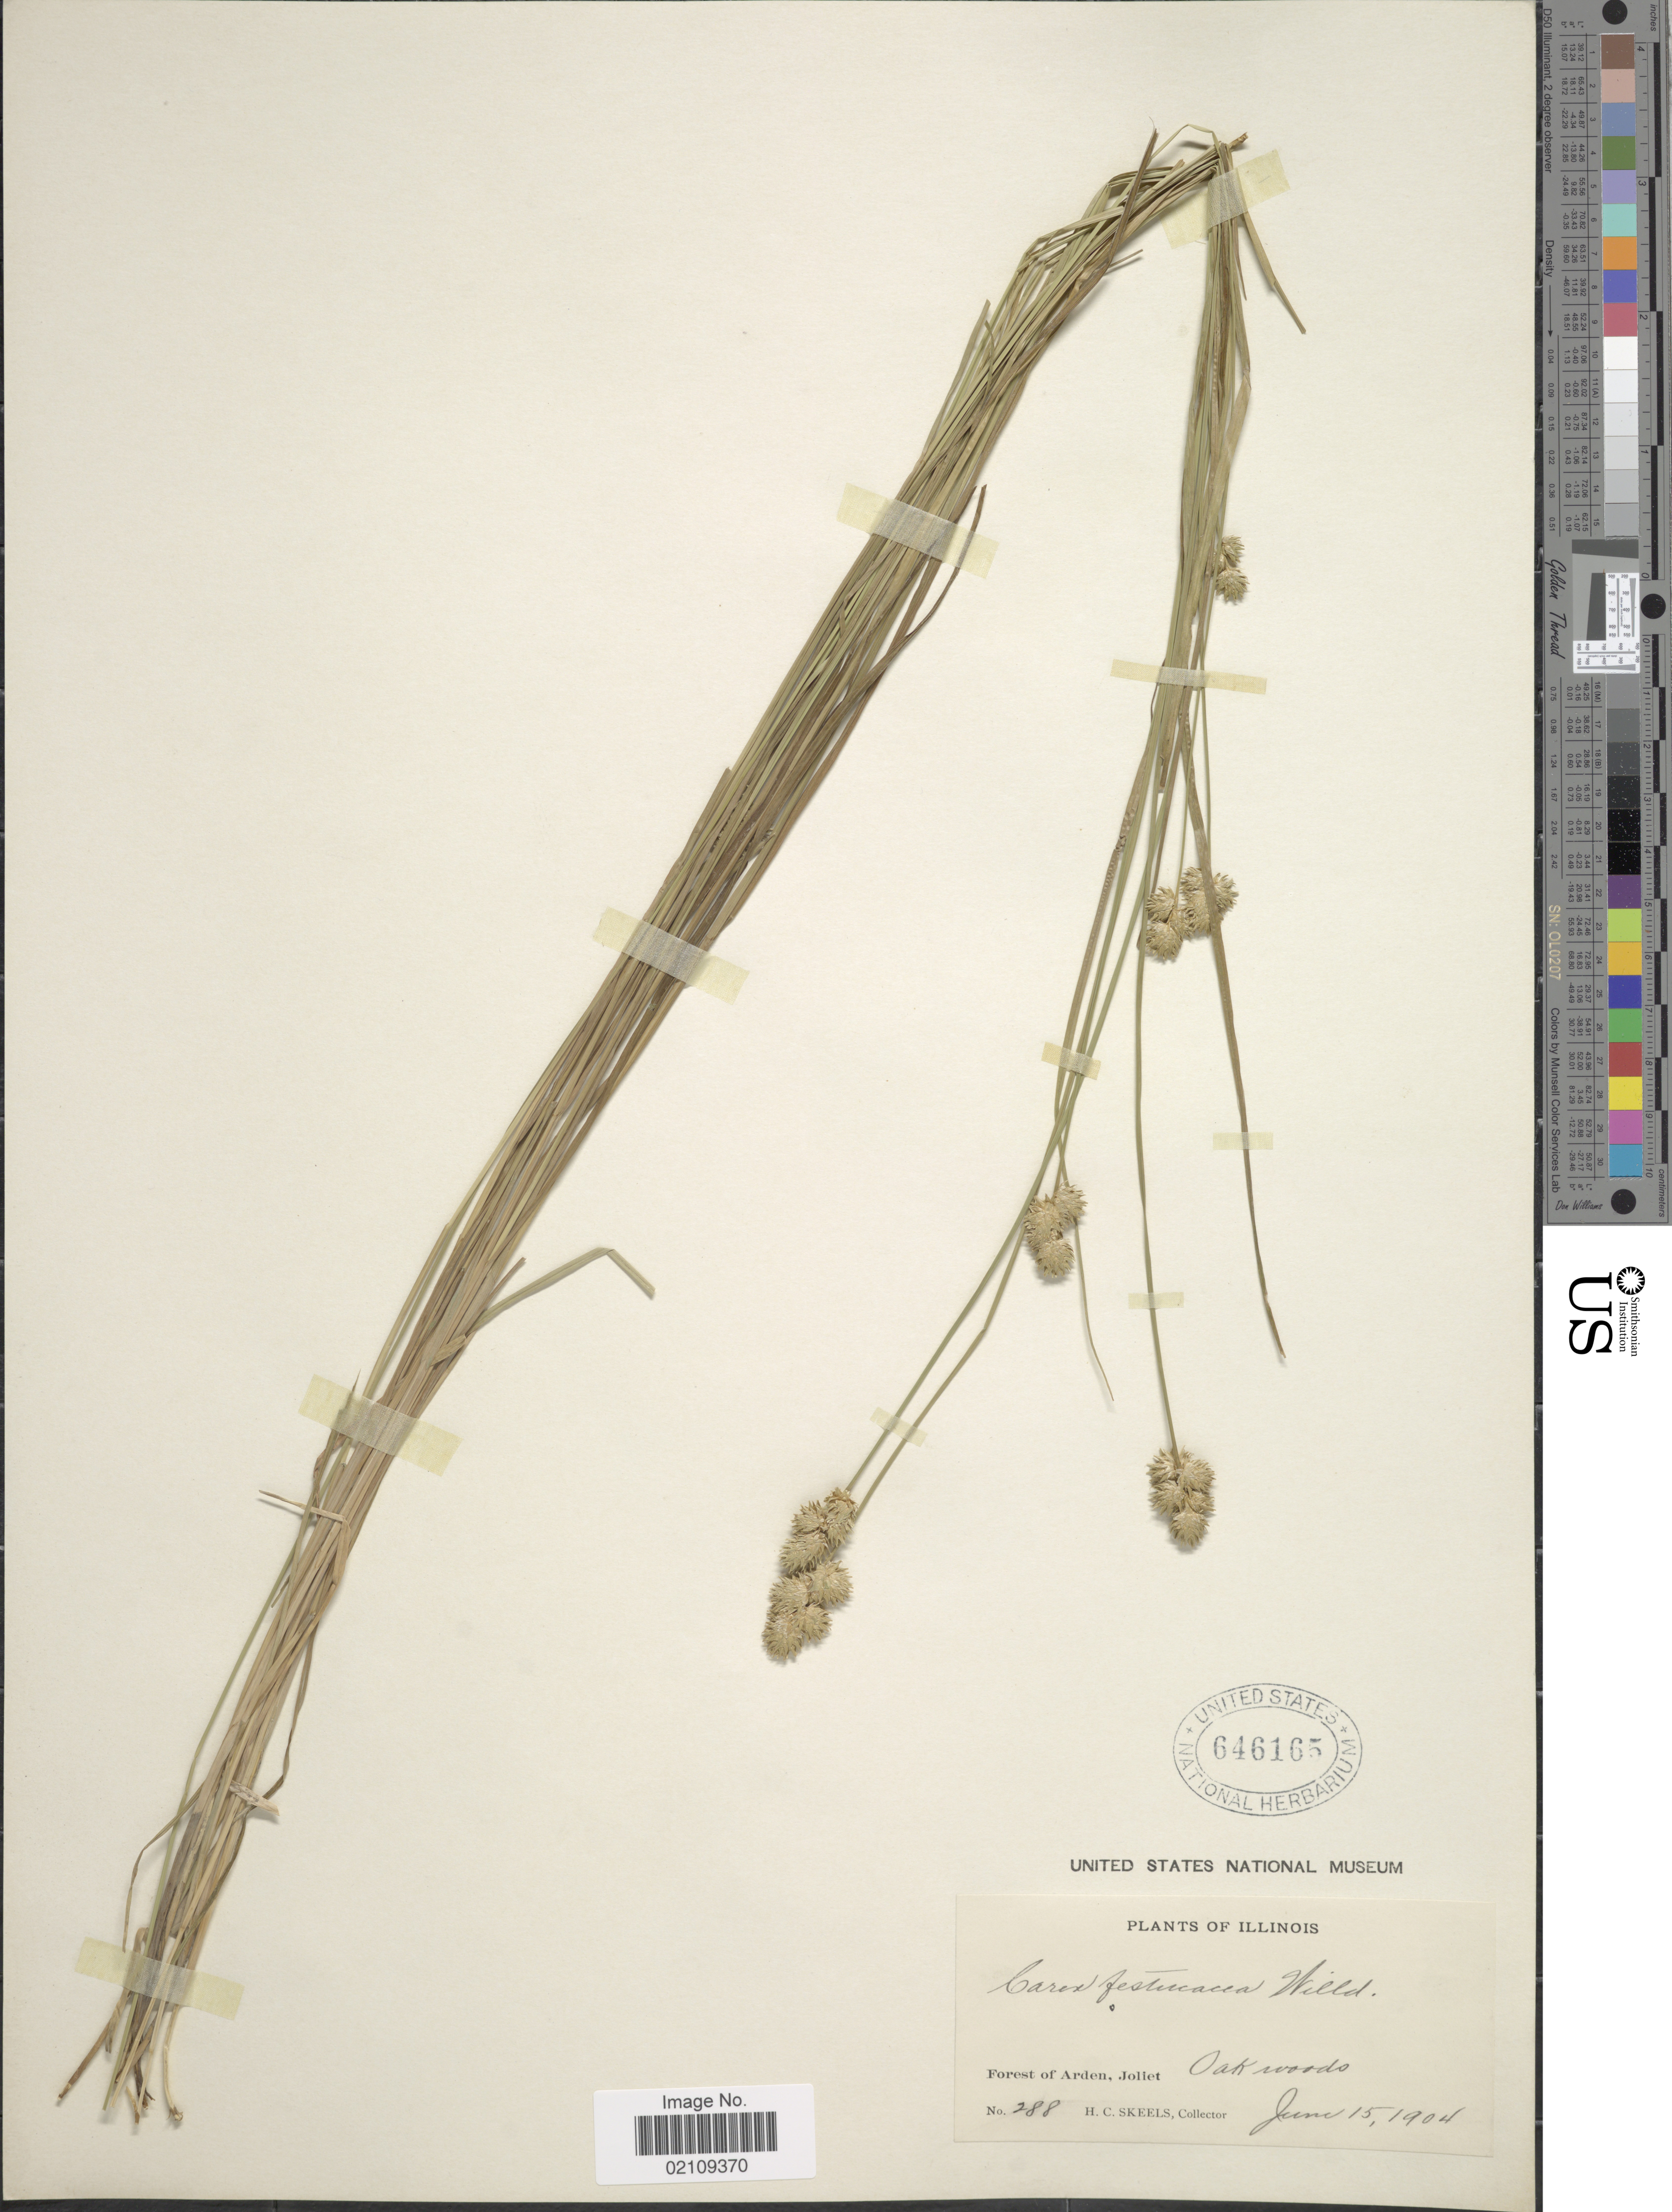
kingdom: Plantae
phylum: Tracheophyta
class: Liliopsida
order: Poales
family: Cyperaceae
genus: Carex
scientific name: Carex festucacea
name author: Willd.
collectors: H. Skeels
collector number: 288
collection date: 1904-06-15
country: United States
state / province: Illinois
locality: Forest of Arden, Joliet, Oak woods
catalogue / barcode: US 646165